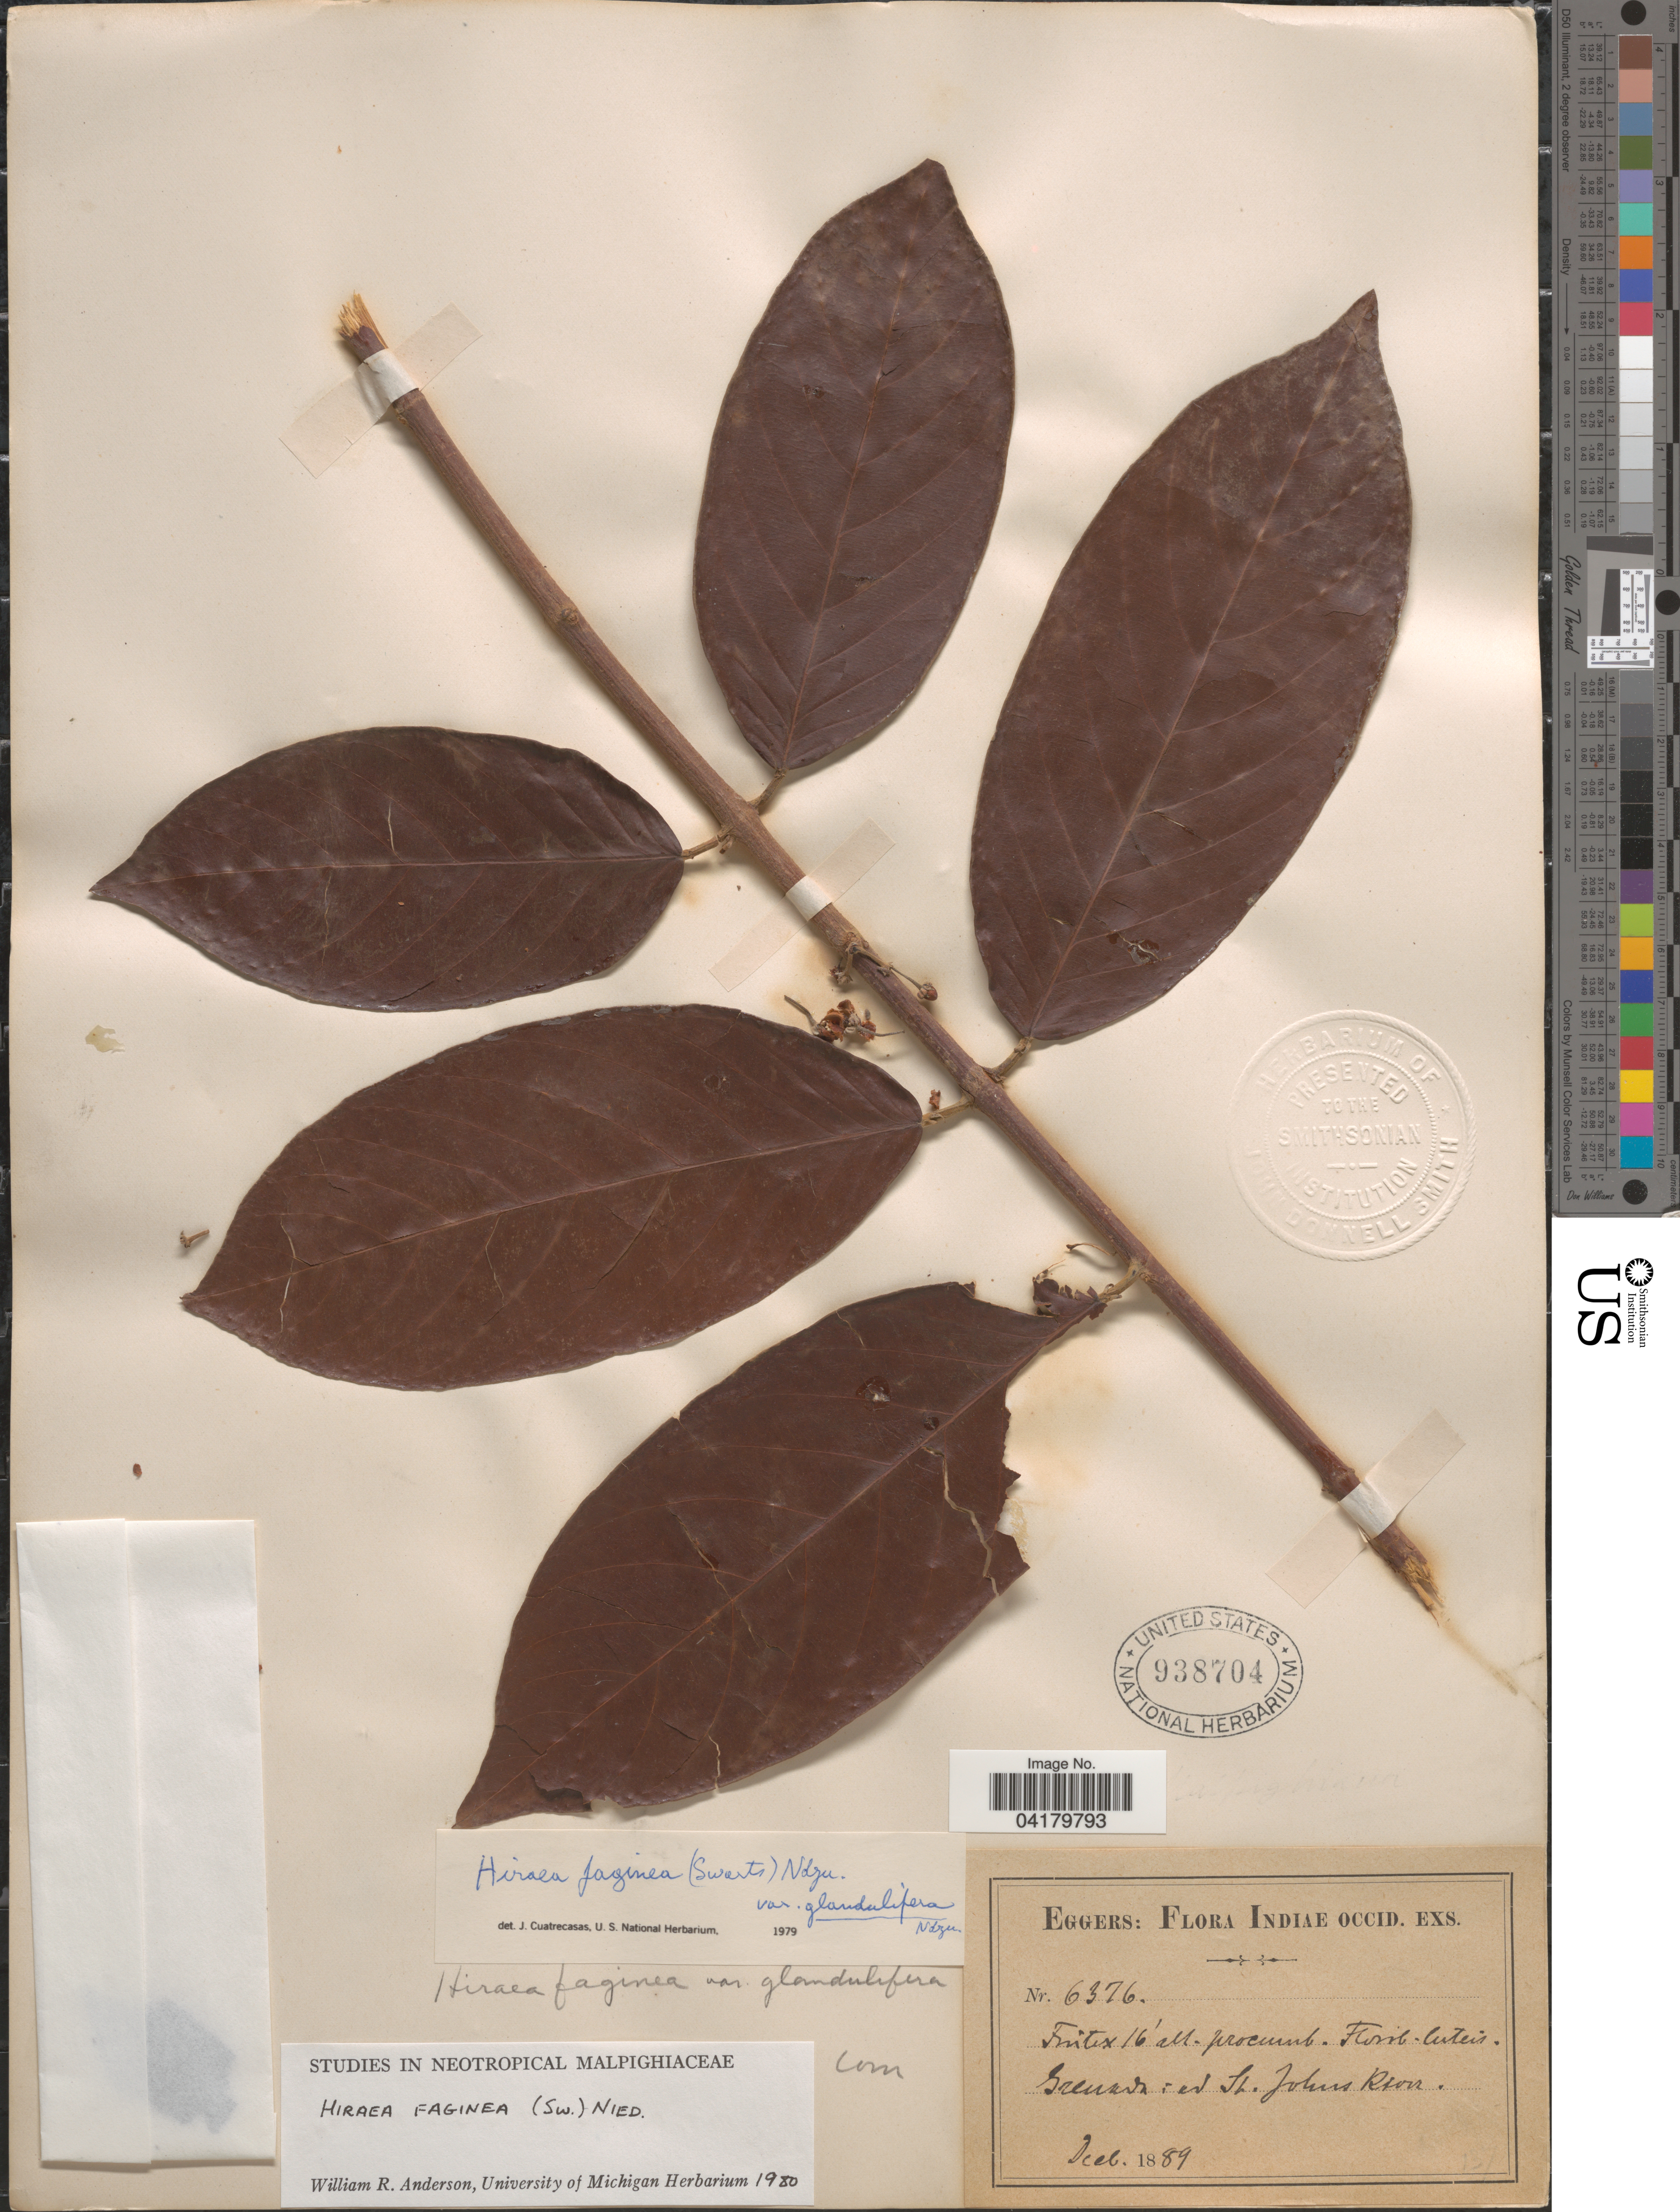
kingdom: Plantae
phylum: Tracheophyta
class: Magnoliopsida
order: Malpighiales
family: Malpighiaceae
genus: Hiraea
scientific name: Hiraea faginea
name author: (Sw.) Nied.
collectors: -. Eggers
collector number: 6376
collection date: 1889-12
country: Grenada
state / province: Saint John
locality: Indiae occid. Ad St. Johns River.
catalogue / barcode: US 938704